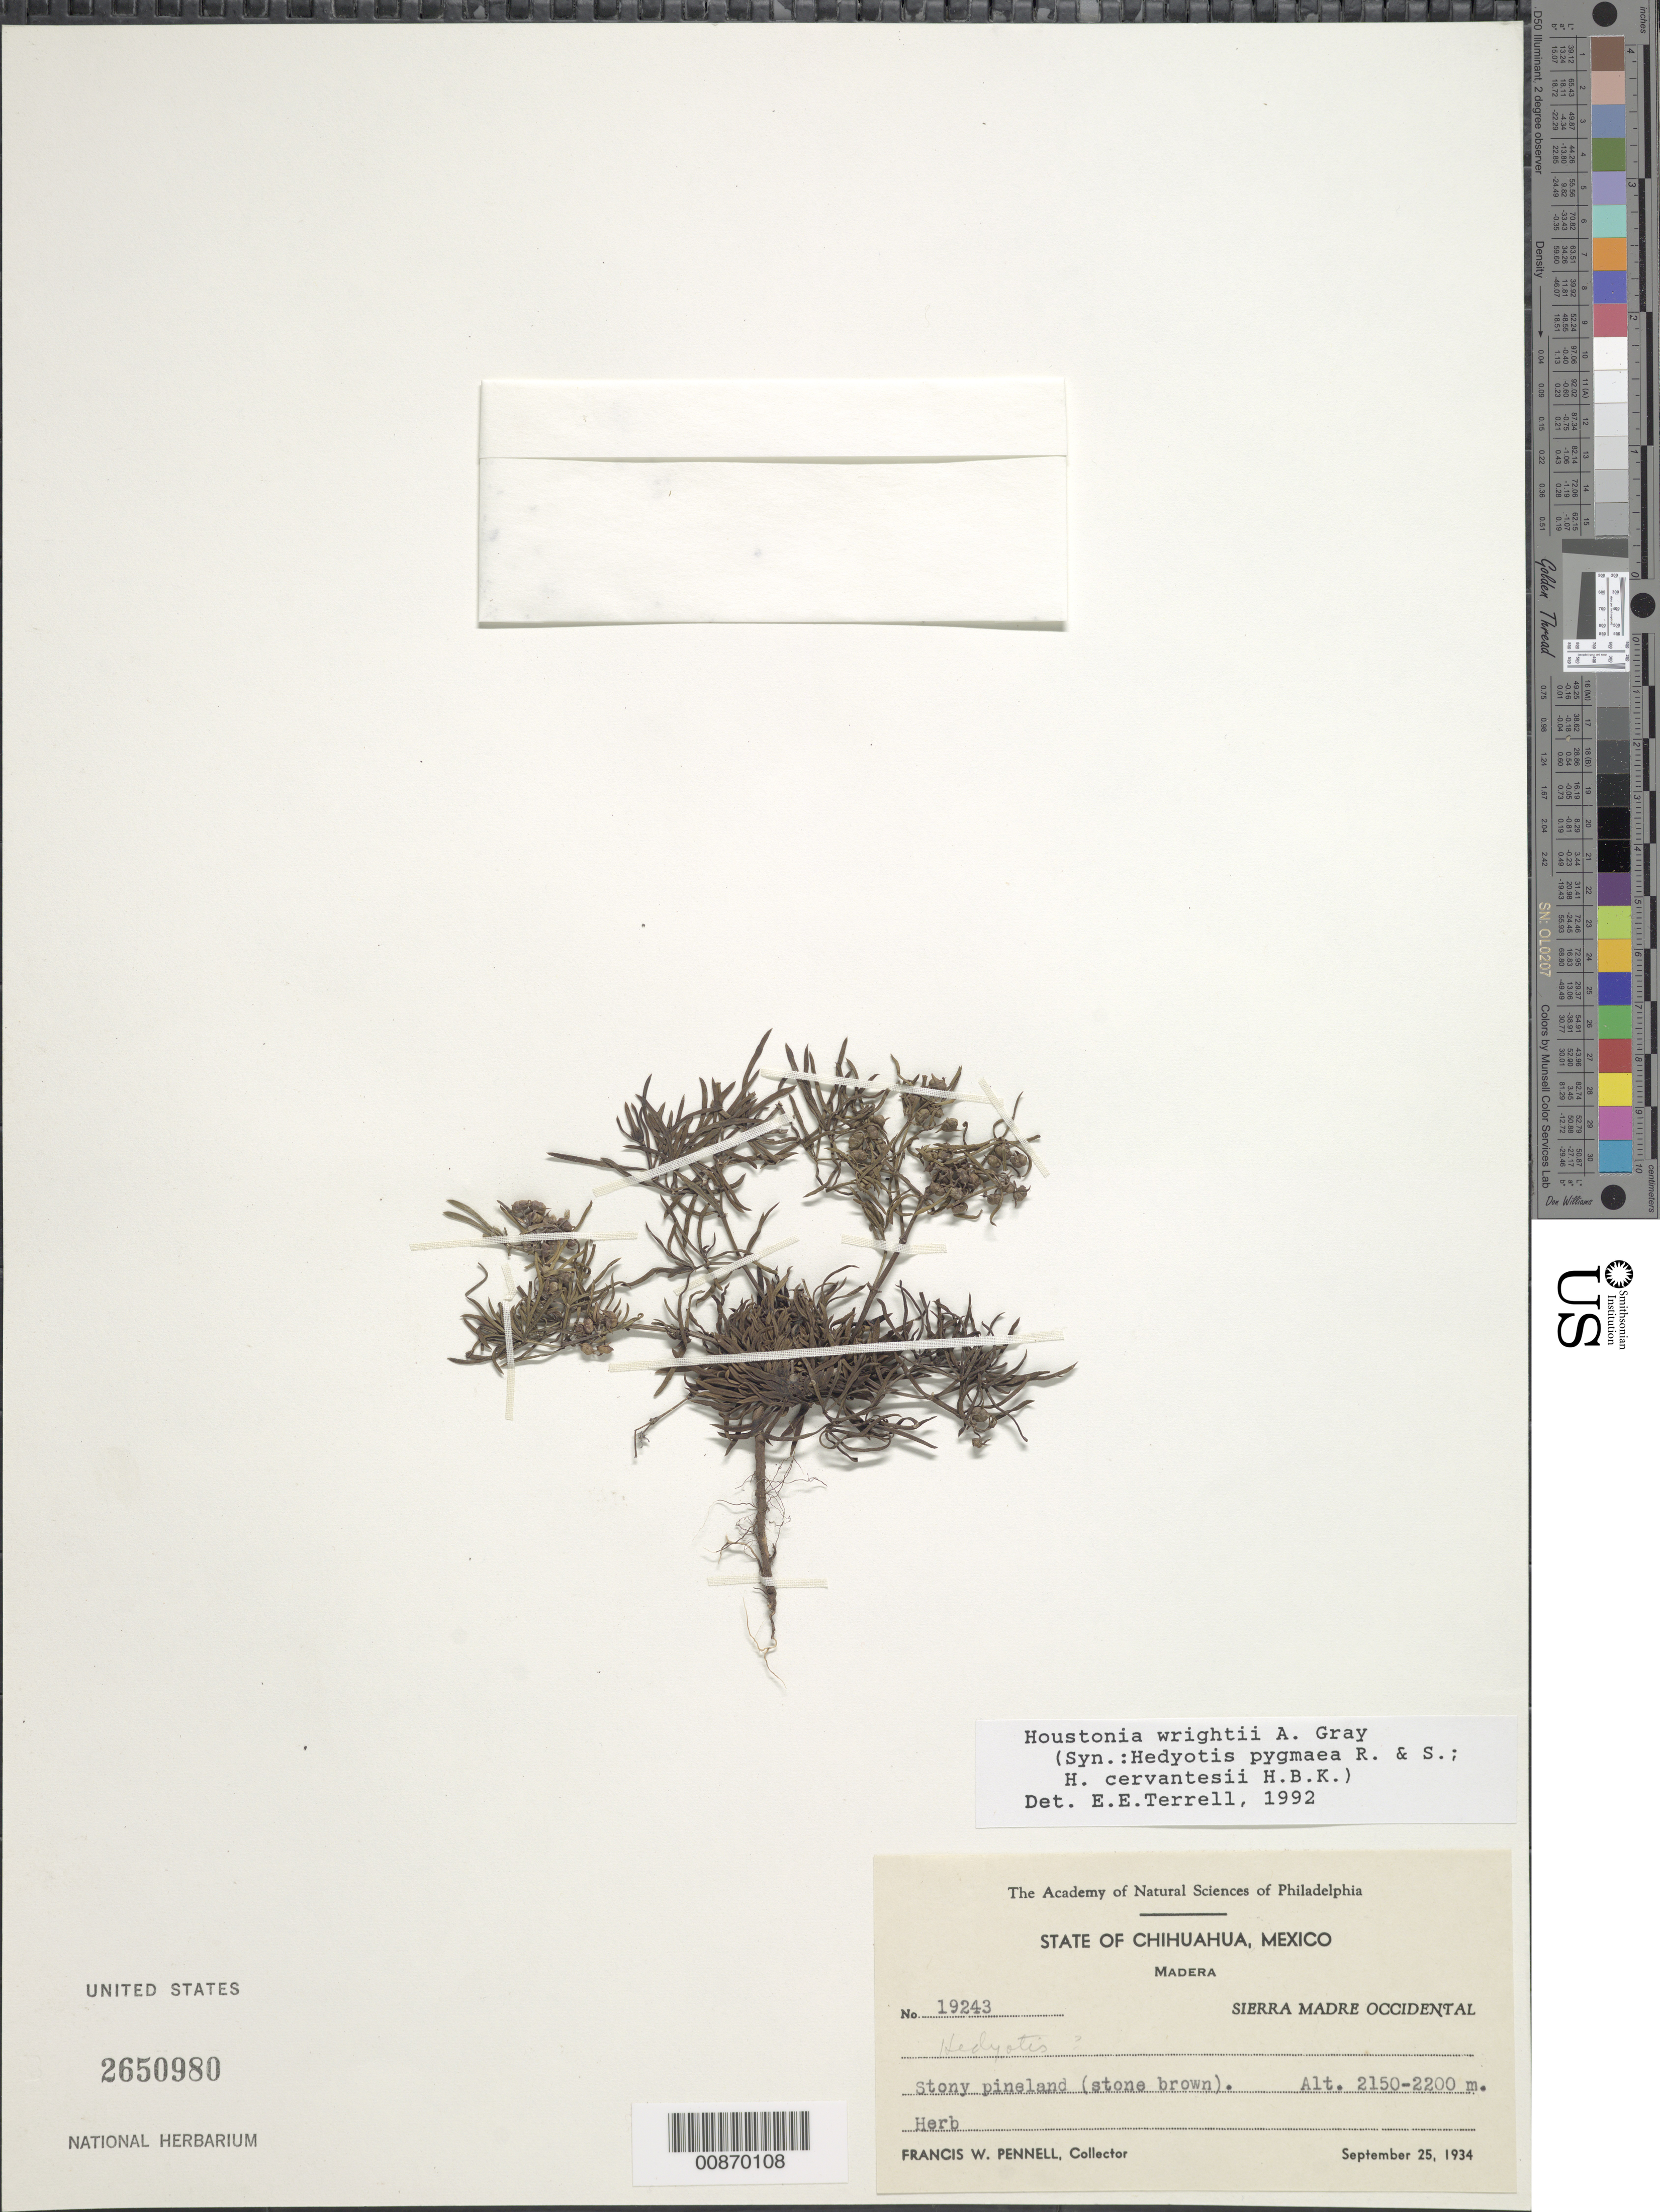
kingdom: Plantae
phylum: Tracheophyta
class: Magnoliopsida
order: Gentianales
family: Rubiaceae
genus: Houstonia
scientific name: Houstonia wrightii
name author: (A. Gray) A. Gray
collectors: F. W. Pennell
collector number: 19243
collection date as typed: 25 Sep 1934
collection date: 1934-09-25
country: Mexico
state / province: Chihuahua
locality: Madera, Sierra Madre Occidental, Chihuahua.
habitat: Stony pineland (stone brown).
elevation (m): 2200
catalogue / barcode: US 2650980